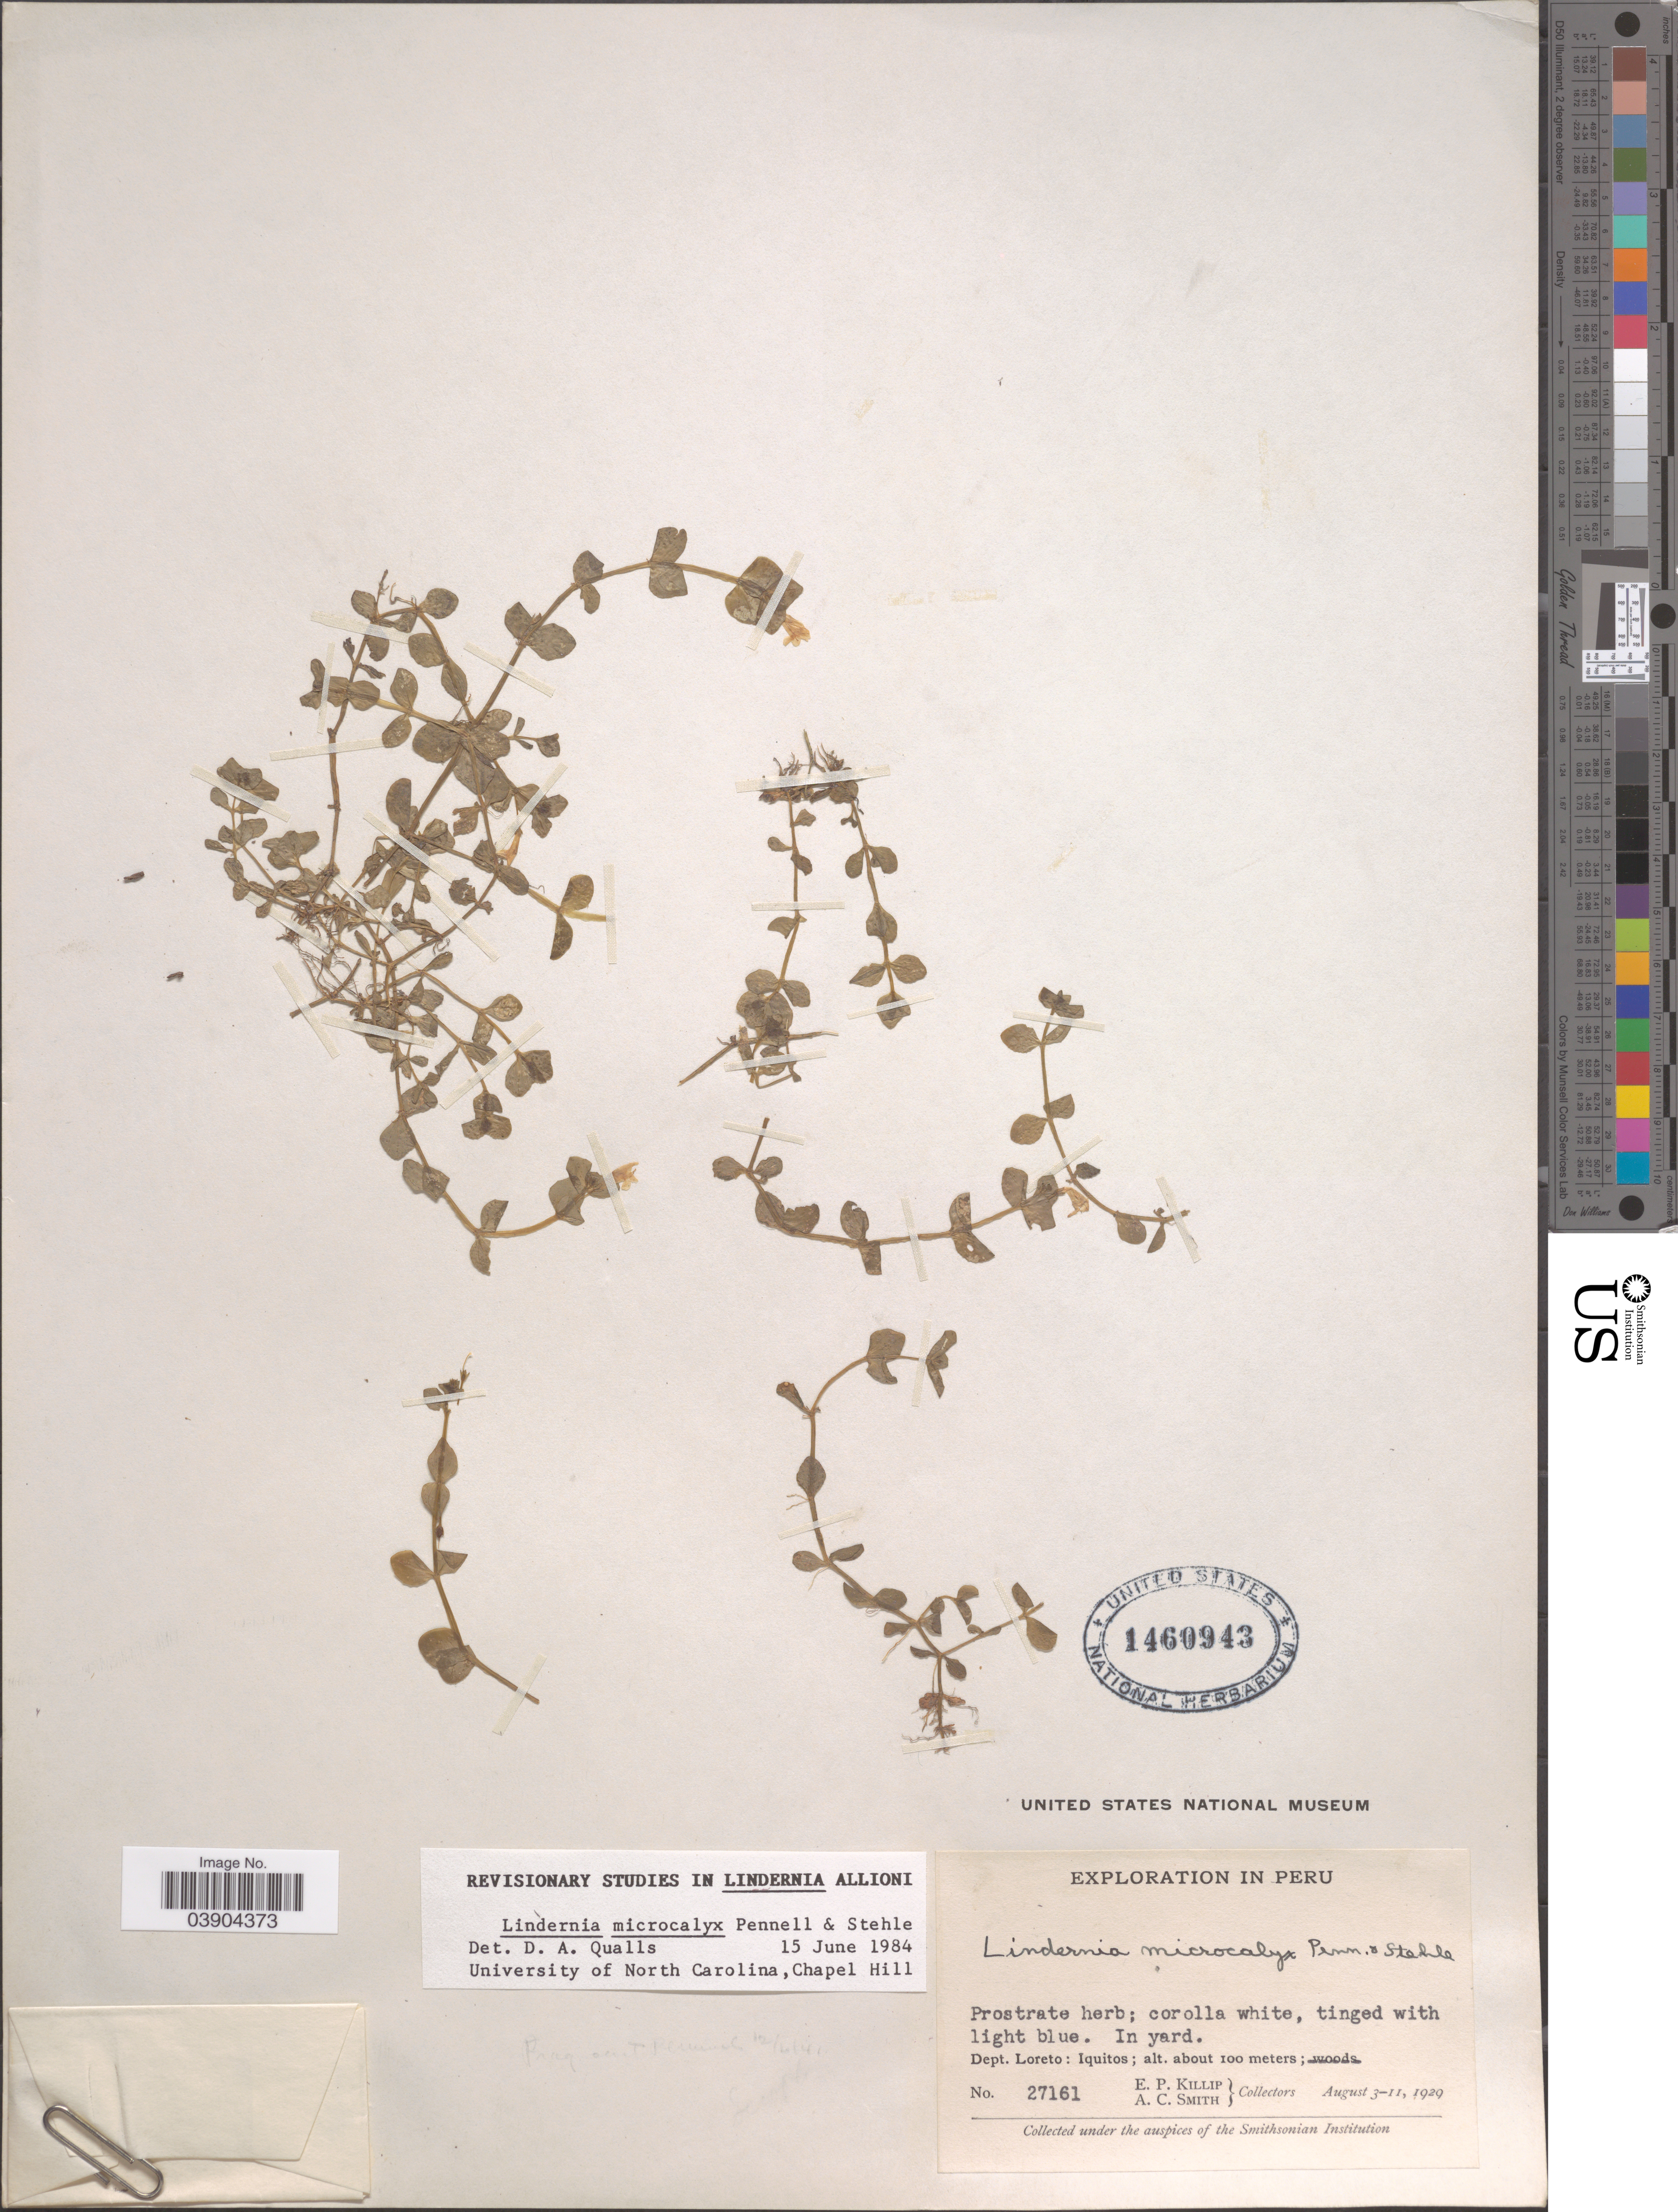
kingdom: Plantae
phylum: Tracheophyta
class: Magnoliopsida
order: Lamiales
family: Linderniaceae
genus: Lindernia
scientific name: Lindernia microcalyx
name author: Pennell & Stehlé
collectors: E. P. Killip & A. C. Smith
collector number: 27161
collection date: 1929-08-03/1929-08-11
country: Peru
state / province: Loreto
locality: In yard. Dept. Loreto: Iquitos.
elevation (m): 100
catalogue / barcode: US 1460943